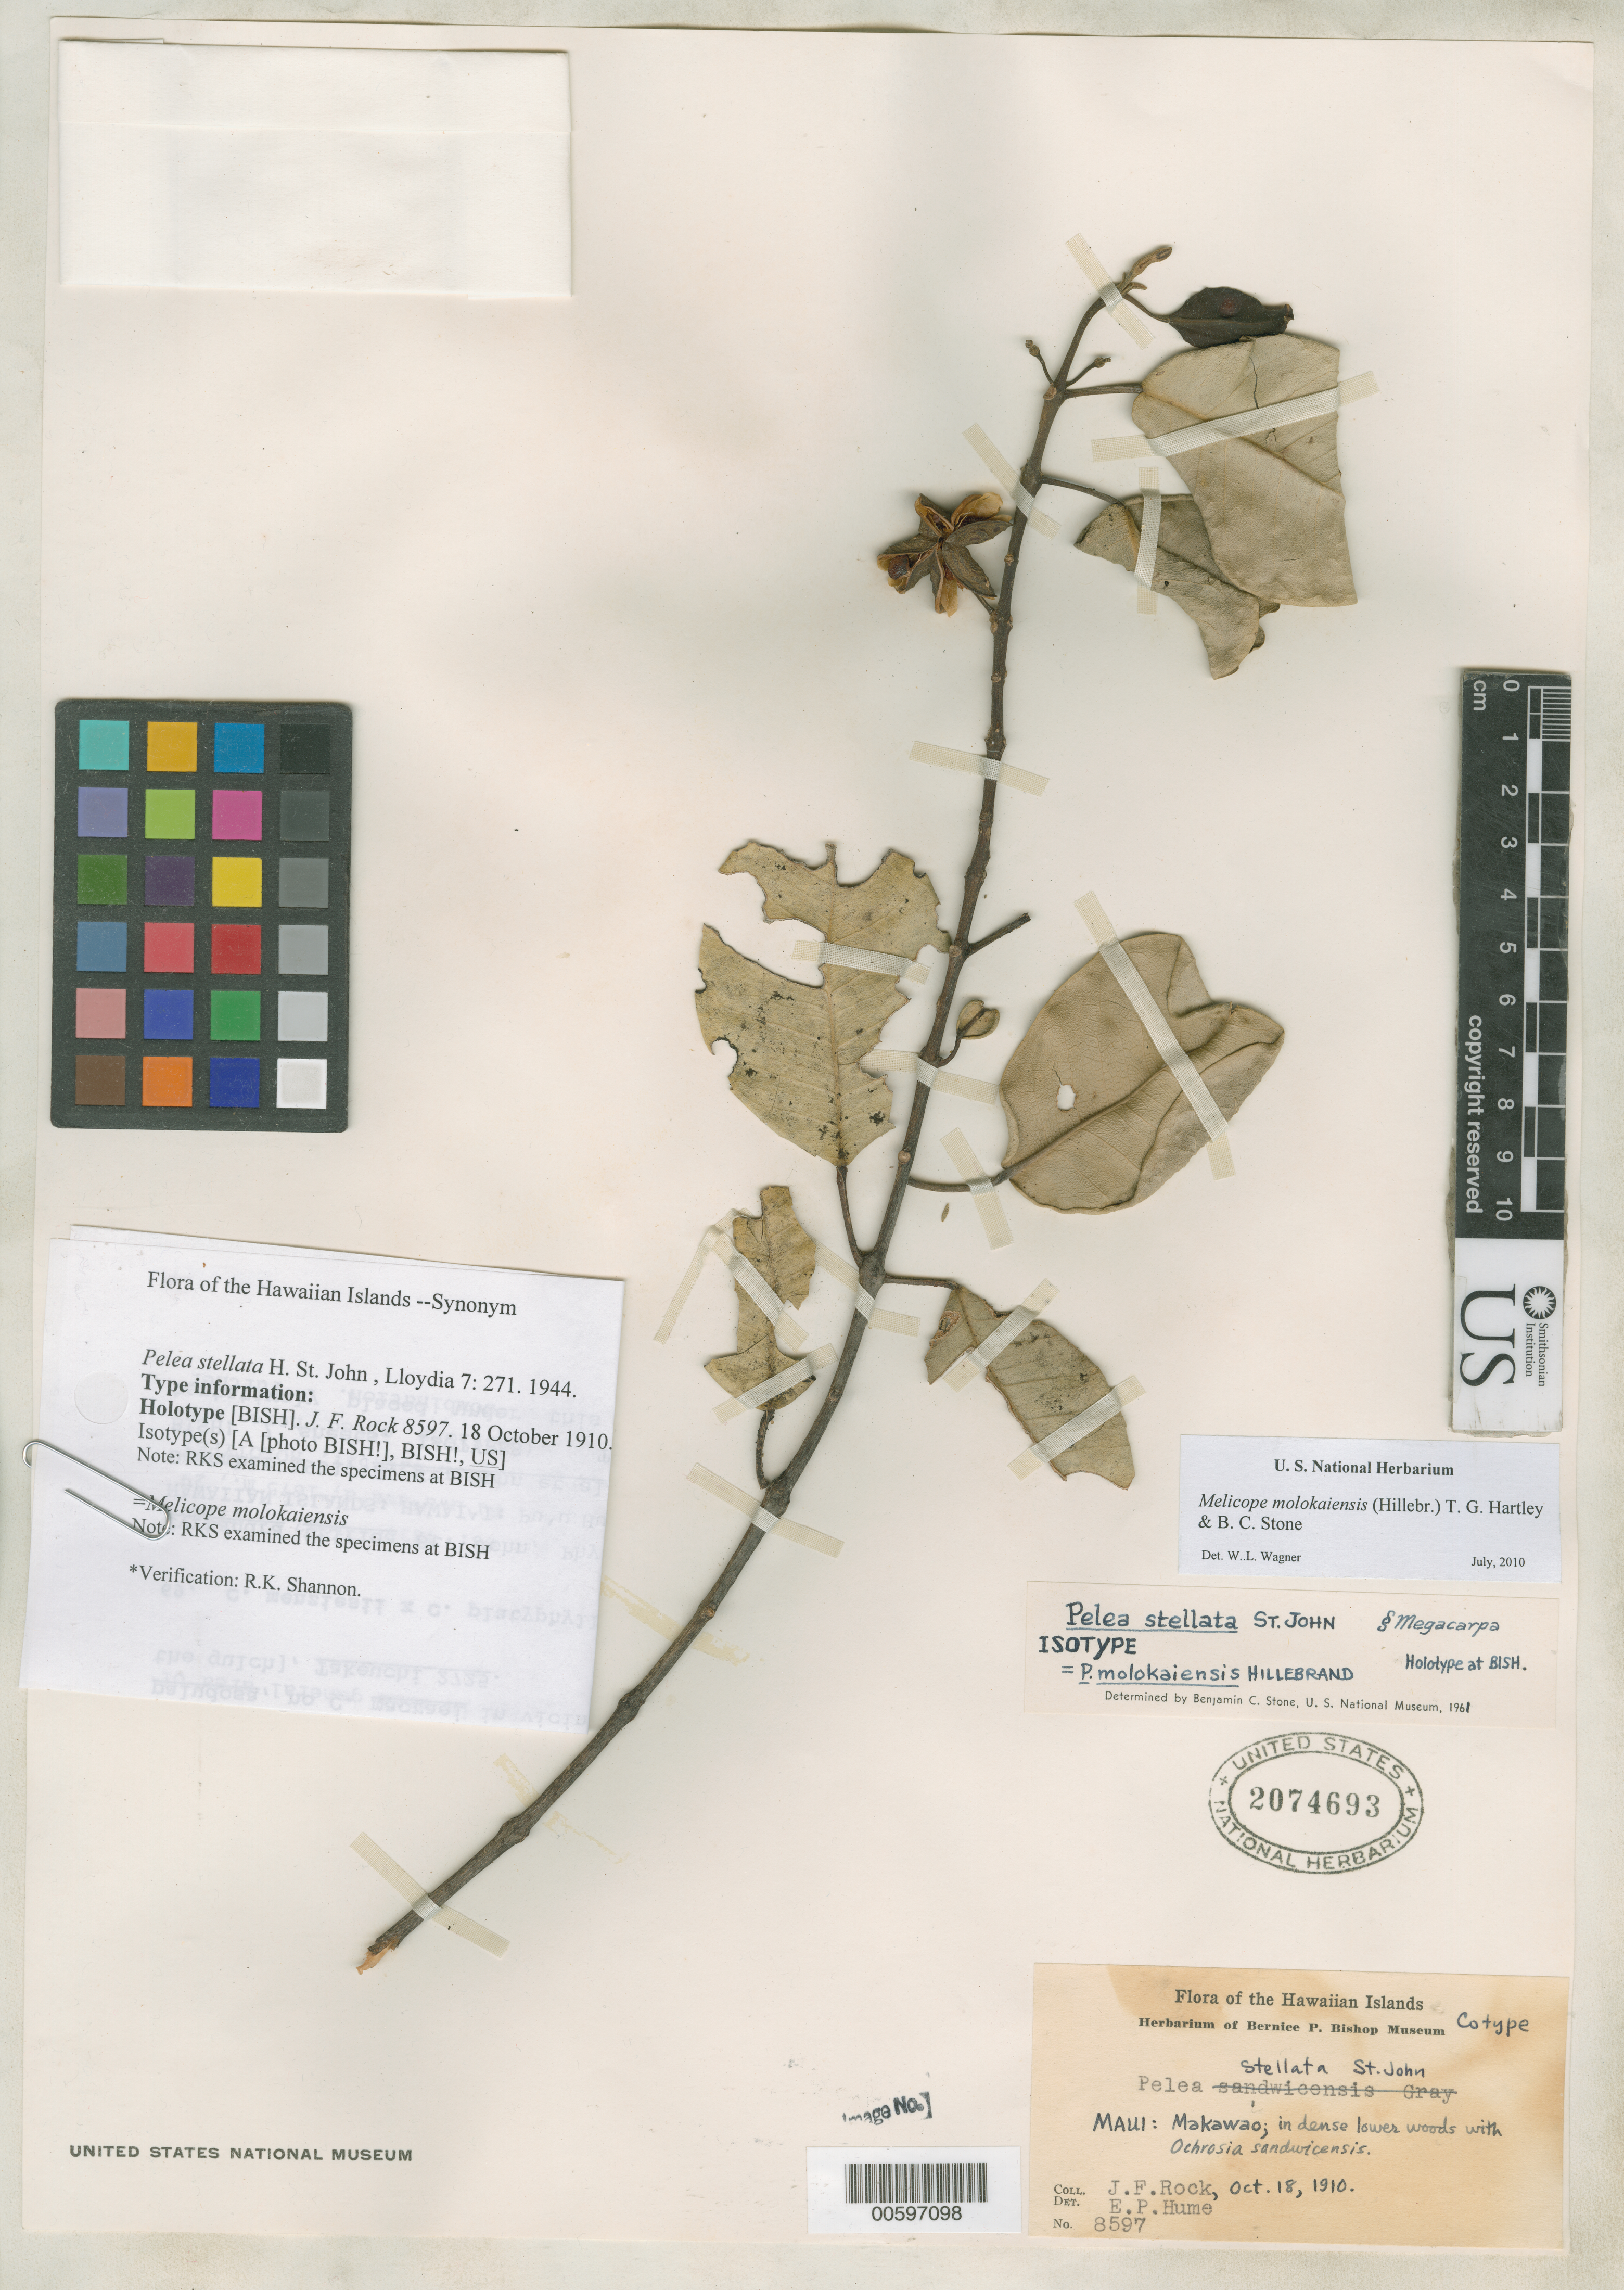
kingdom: Plantae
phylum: Tracheophyta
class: Magnoliopsida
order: Sapindales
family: Rutaceae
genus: Pelea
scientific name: Pelea stellata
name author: H. St. John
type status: Isotype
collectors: J. F. Rock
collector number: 8597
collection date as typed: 18 Oct 1910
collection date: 1910-10-18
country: United States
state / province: Hawaii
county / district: Maui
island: Maui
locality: Makawao.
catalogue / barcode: US 2074693